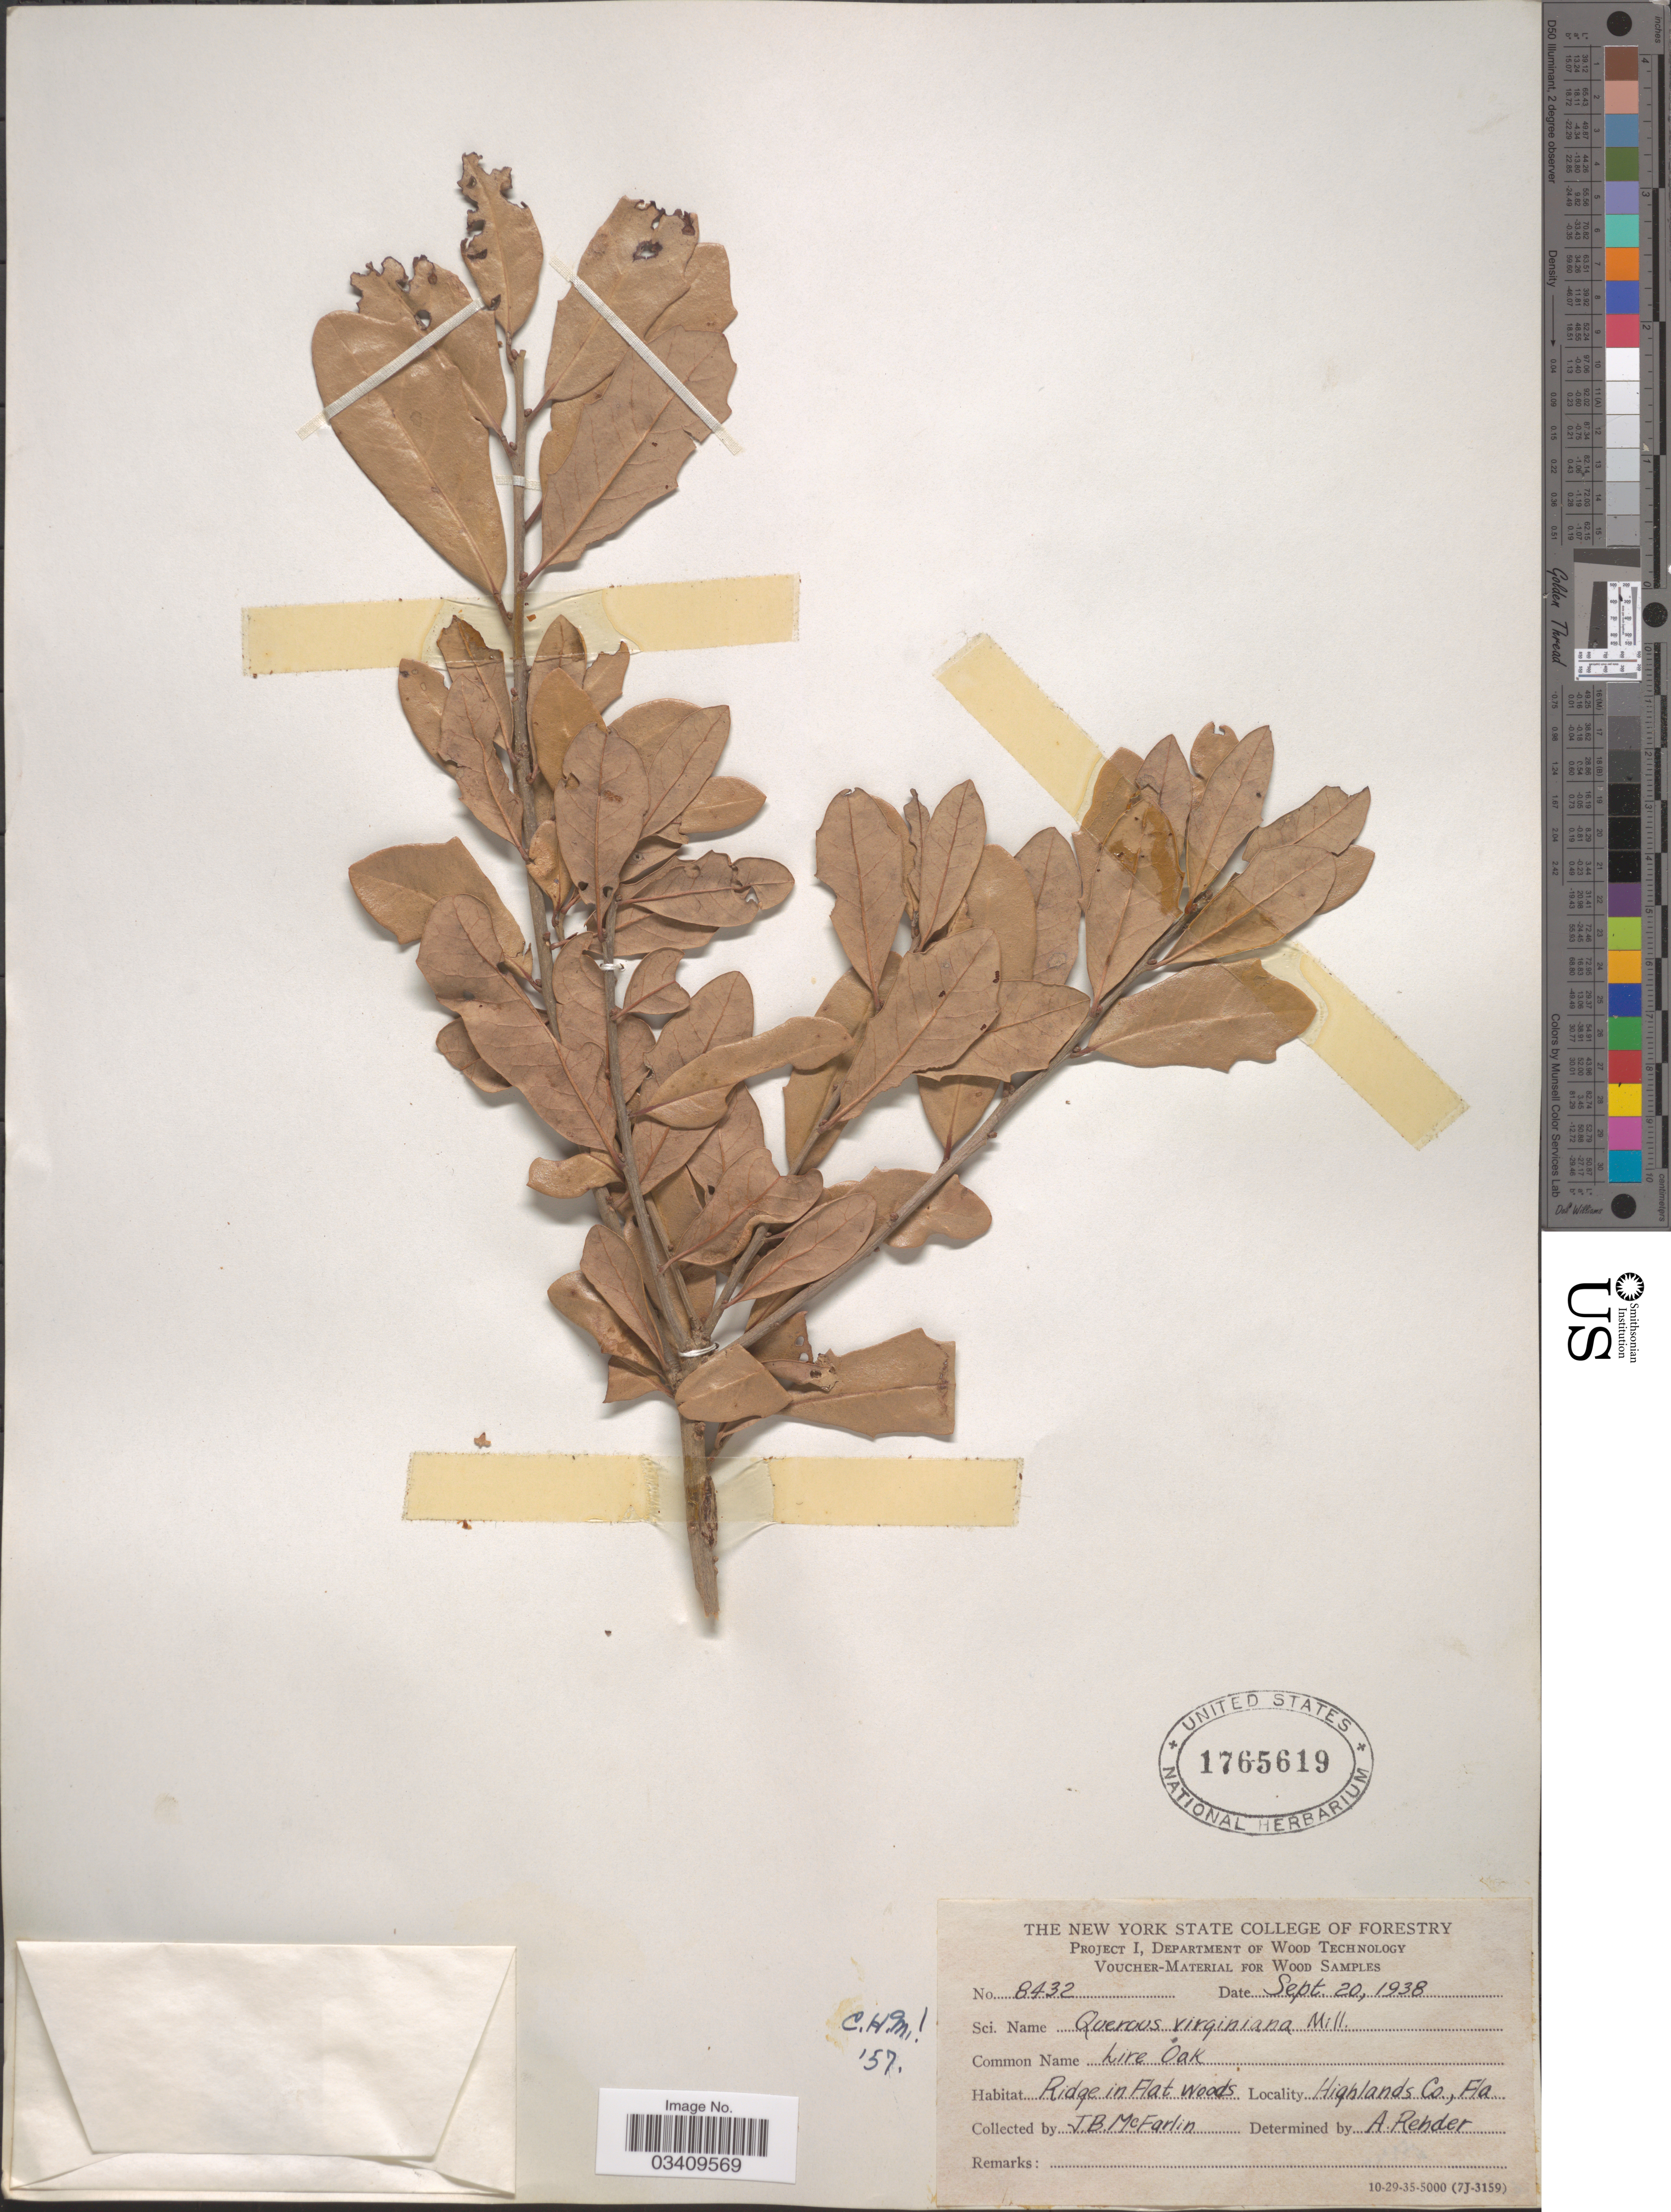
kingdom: Plantae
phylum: Tracheophyta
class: Magnoliopsida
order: Fagales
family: Fagaceae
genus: Quercus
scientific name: Quercus virginiana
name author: Mill.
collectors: J. McFarlin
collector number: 8432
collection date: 1938-09-20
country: United States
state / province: Florida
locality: Highlands Co.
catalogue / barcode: US 1765619